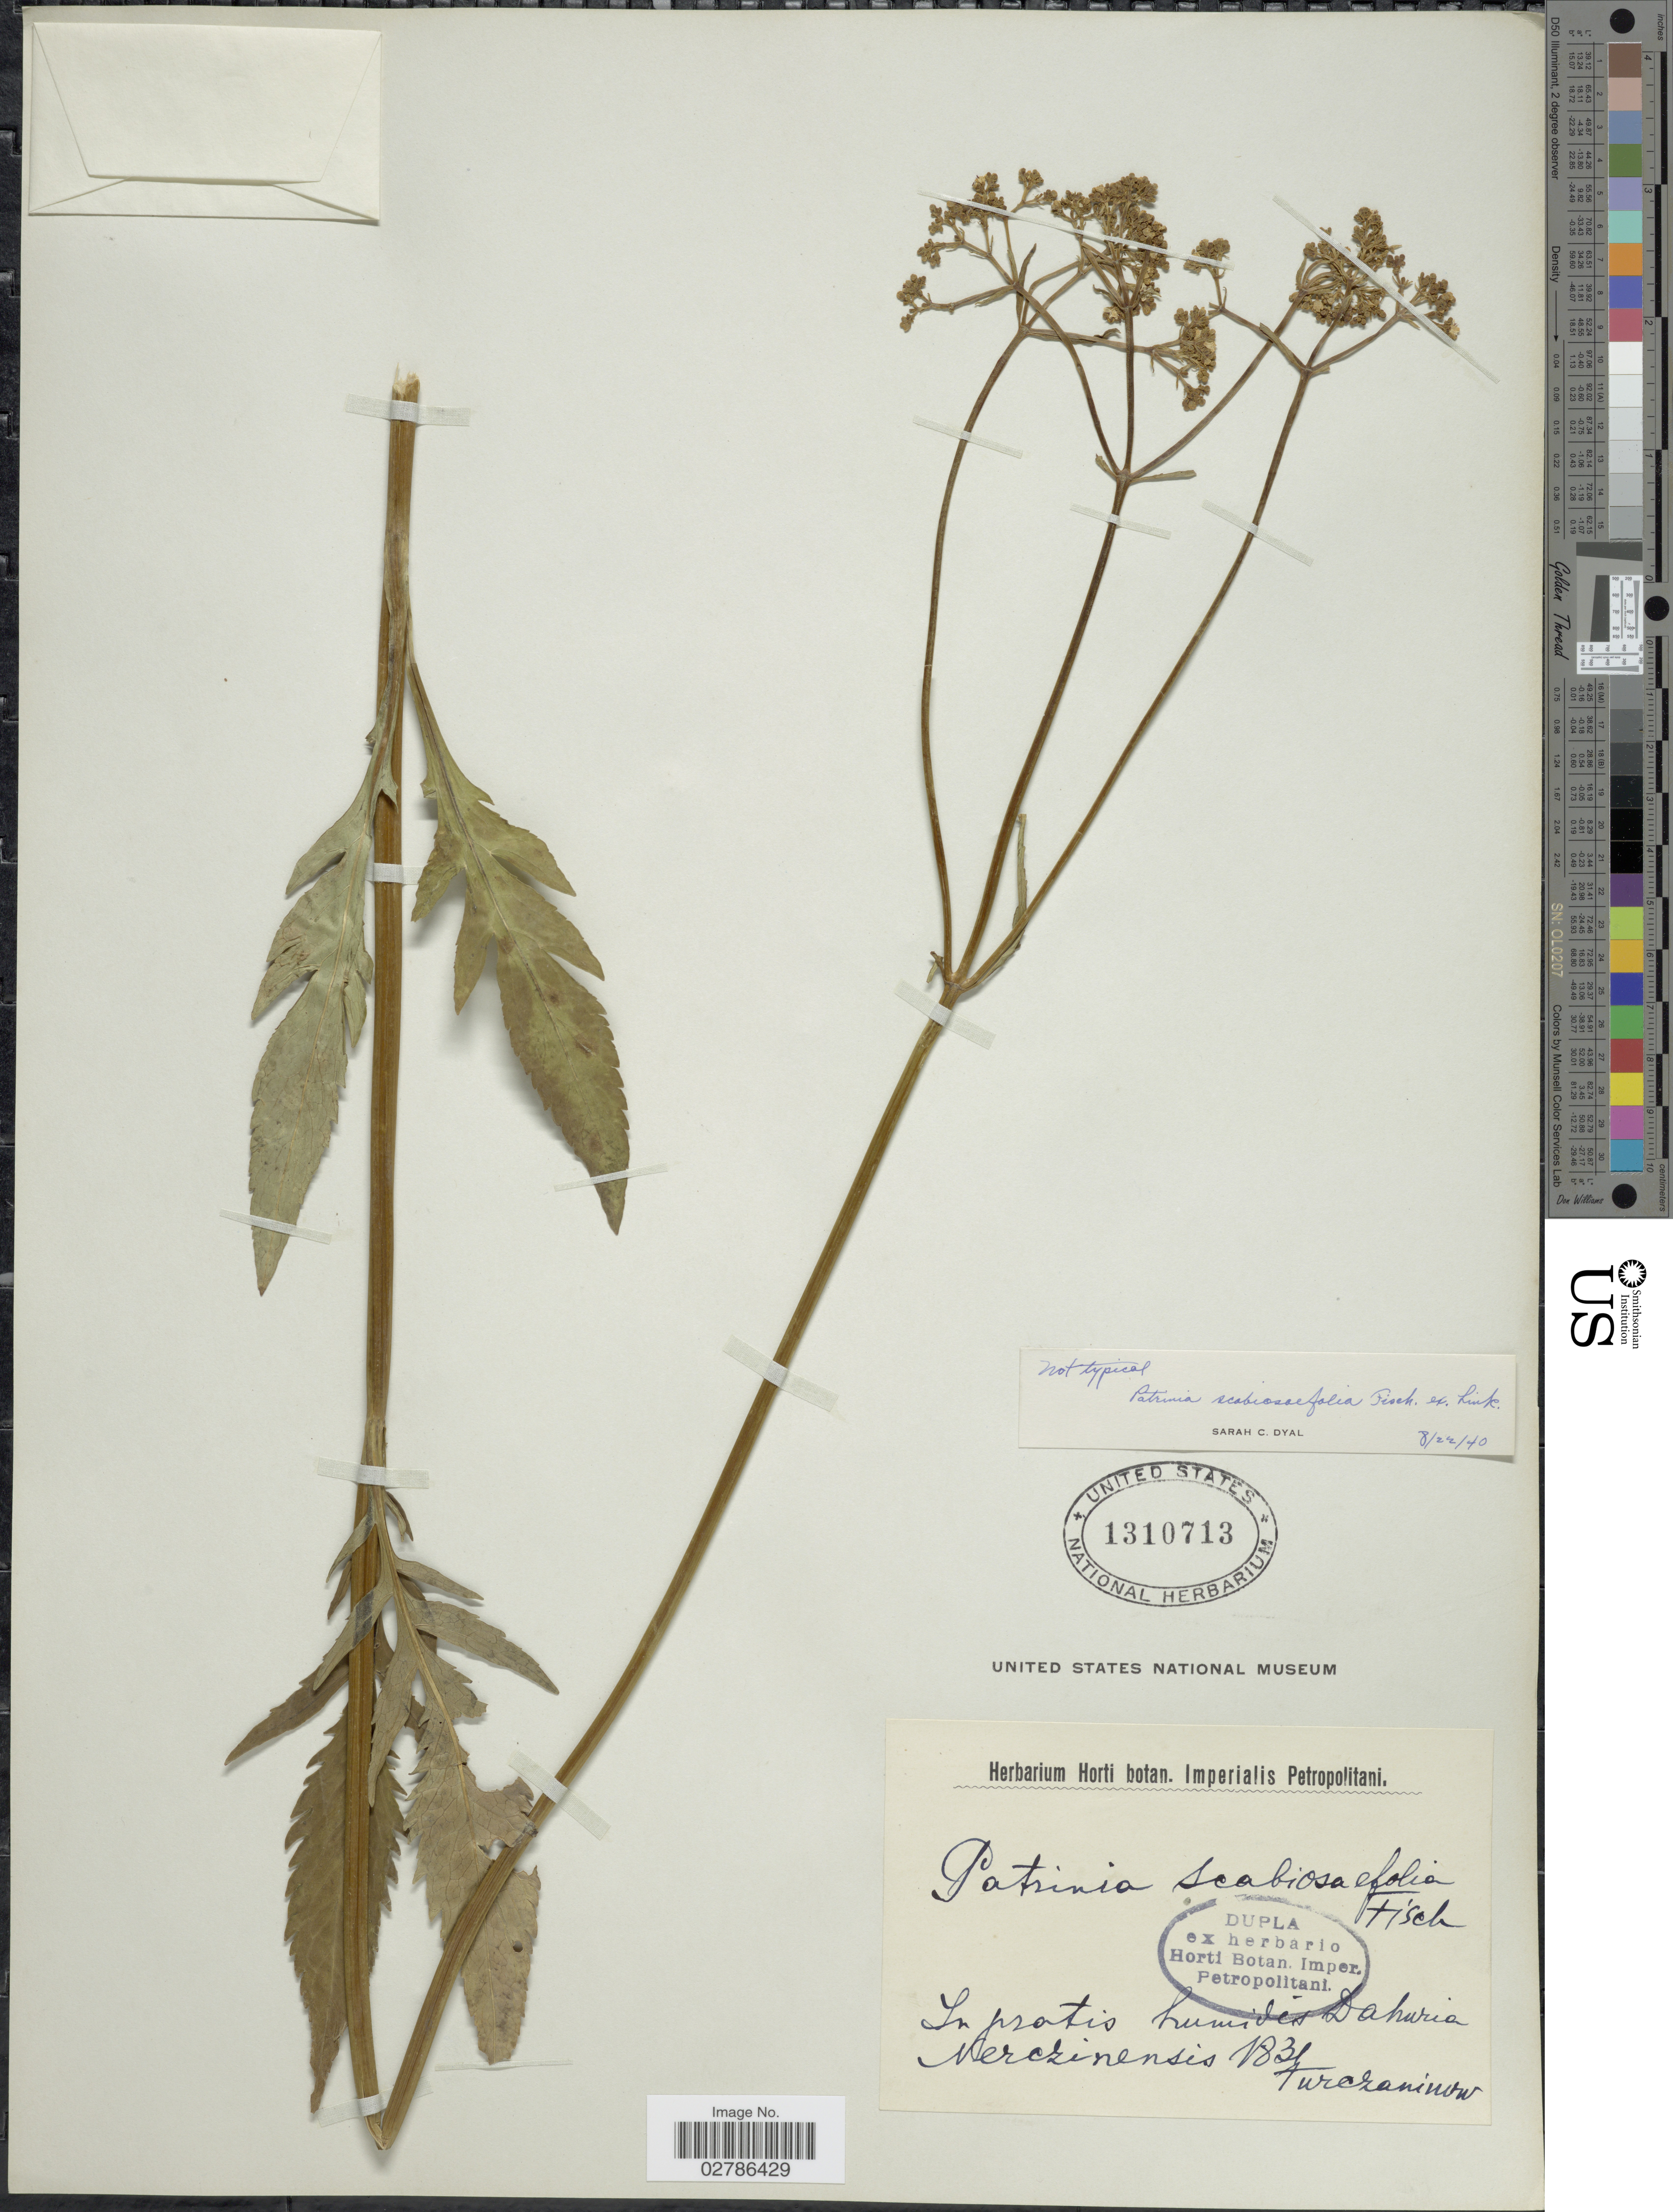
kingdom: Plantae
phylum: Tracheophyta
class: Magnoliopsida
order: Dipsacales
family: Caprifoliaceae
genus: Patrinia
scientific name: Patrinia scabiosifolia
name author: Link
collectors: Turczaninow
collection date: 1831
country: Russian Federation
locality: In pratis humidis Dahuria Nerczinensis.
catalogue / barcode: US 1310713